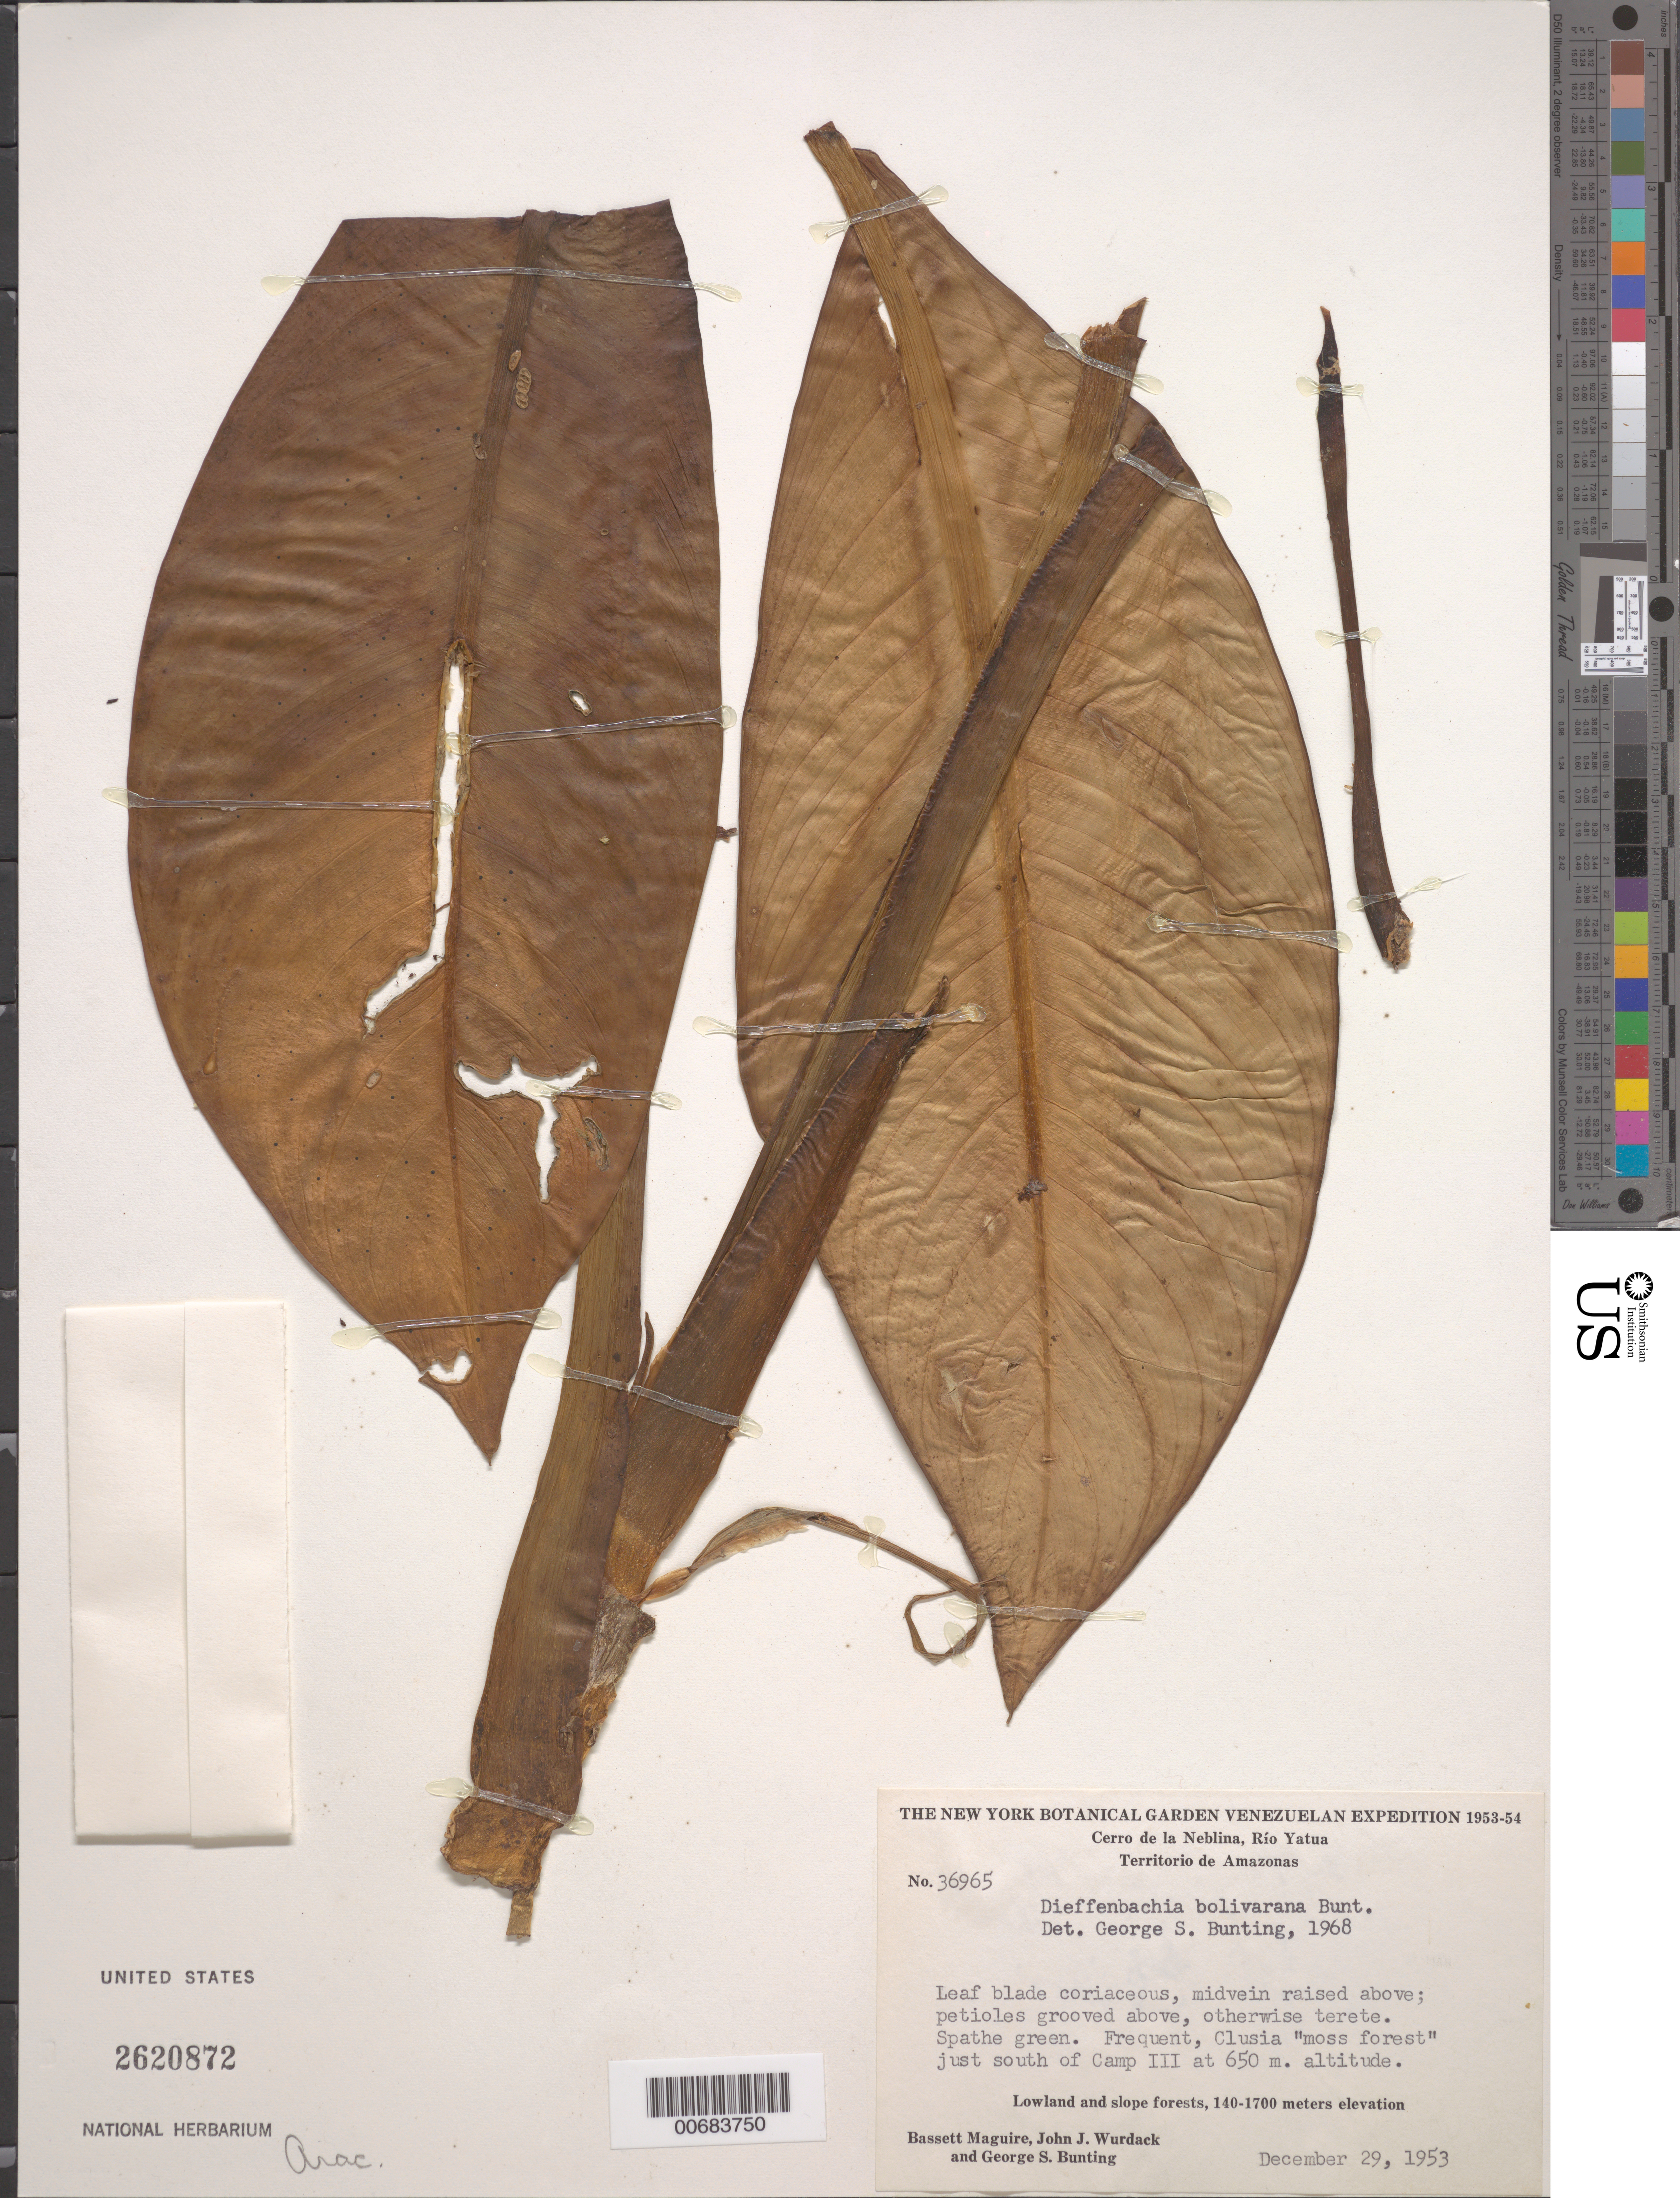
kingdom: Plantae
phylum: Tracheophyta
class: Liliopsida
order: Alismatales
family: Araceae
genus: Dieffenbachia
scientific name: Dieffenbachia bolivarana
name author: G.S. Bunting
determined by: Bunting, G. S.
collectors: B. Maguire, J. J. Wurdack & G. S. Bunting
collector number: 36965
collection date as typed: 29-Dec-53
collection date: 1953-12-29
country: Venezuela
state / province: Amazonas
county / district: Río Negro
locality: Cerro de la Neblina, Río Yatua, just south of Camp 3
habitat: Clusia "moist forest"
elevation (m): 650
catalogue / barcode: US 2620872